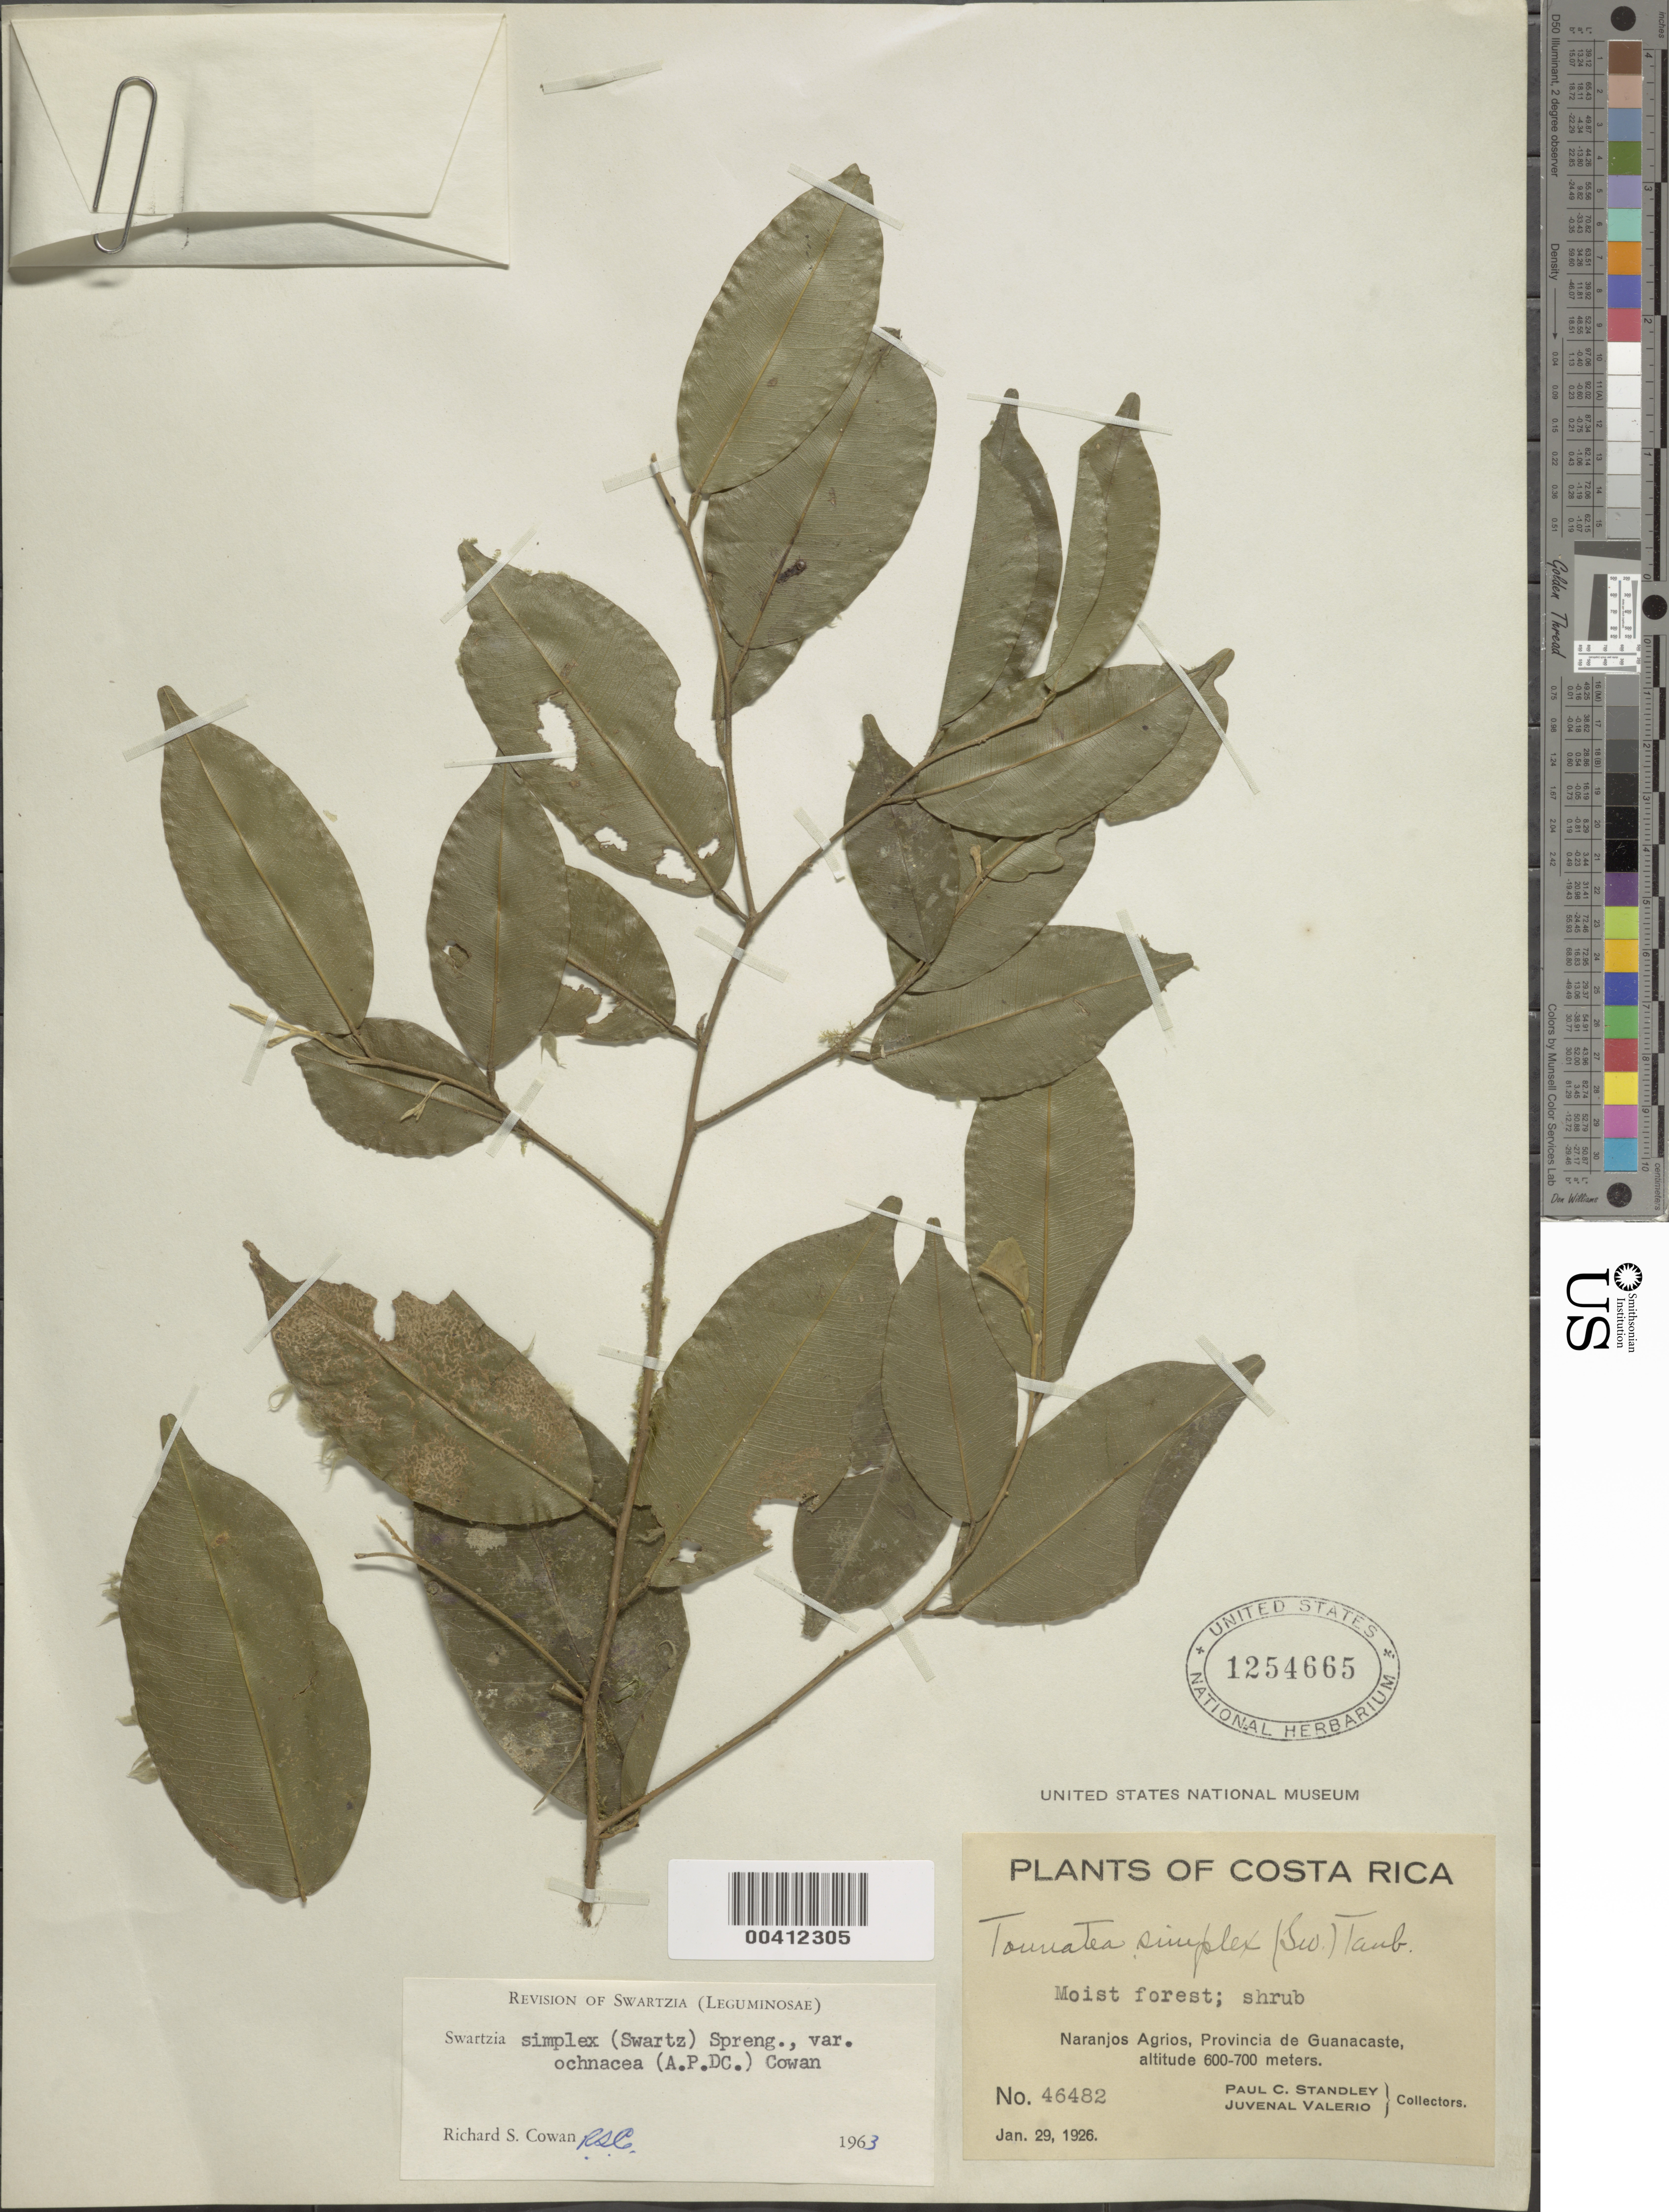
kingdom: Plantae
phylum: Tracheophyta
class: Magnoliopsida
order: Fabales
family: Fabaceae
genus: Swartzia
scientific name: Swartzia simplex var. ochnacea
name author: (DC.) R.S. Cowan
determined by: Cowan, R. S.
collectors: P. C. Standley & J. Valerio R.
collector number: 46482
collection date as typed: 29 Jan 1926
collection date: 1926-01-29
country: Costa Rica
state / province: Guanacaste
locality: Naranjos Agrios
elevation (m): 600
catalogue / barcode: US 1254665